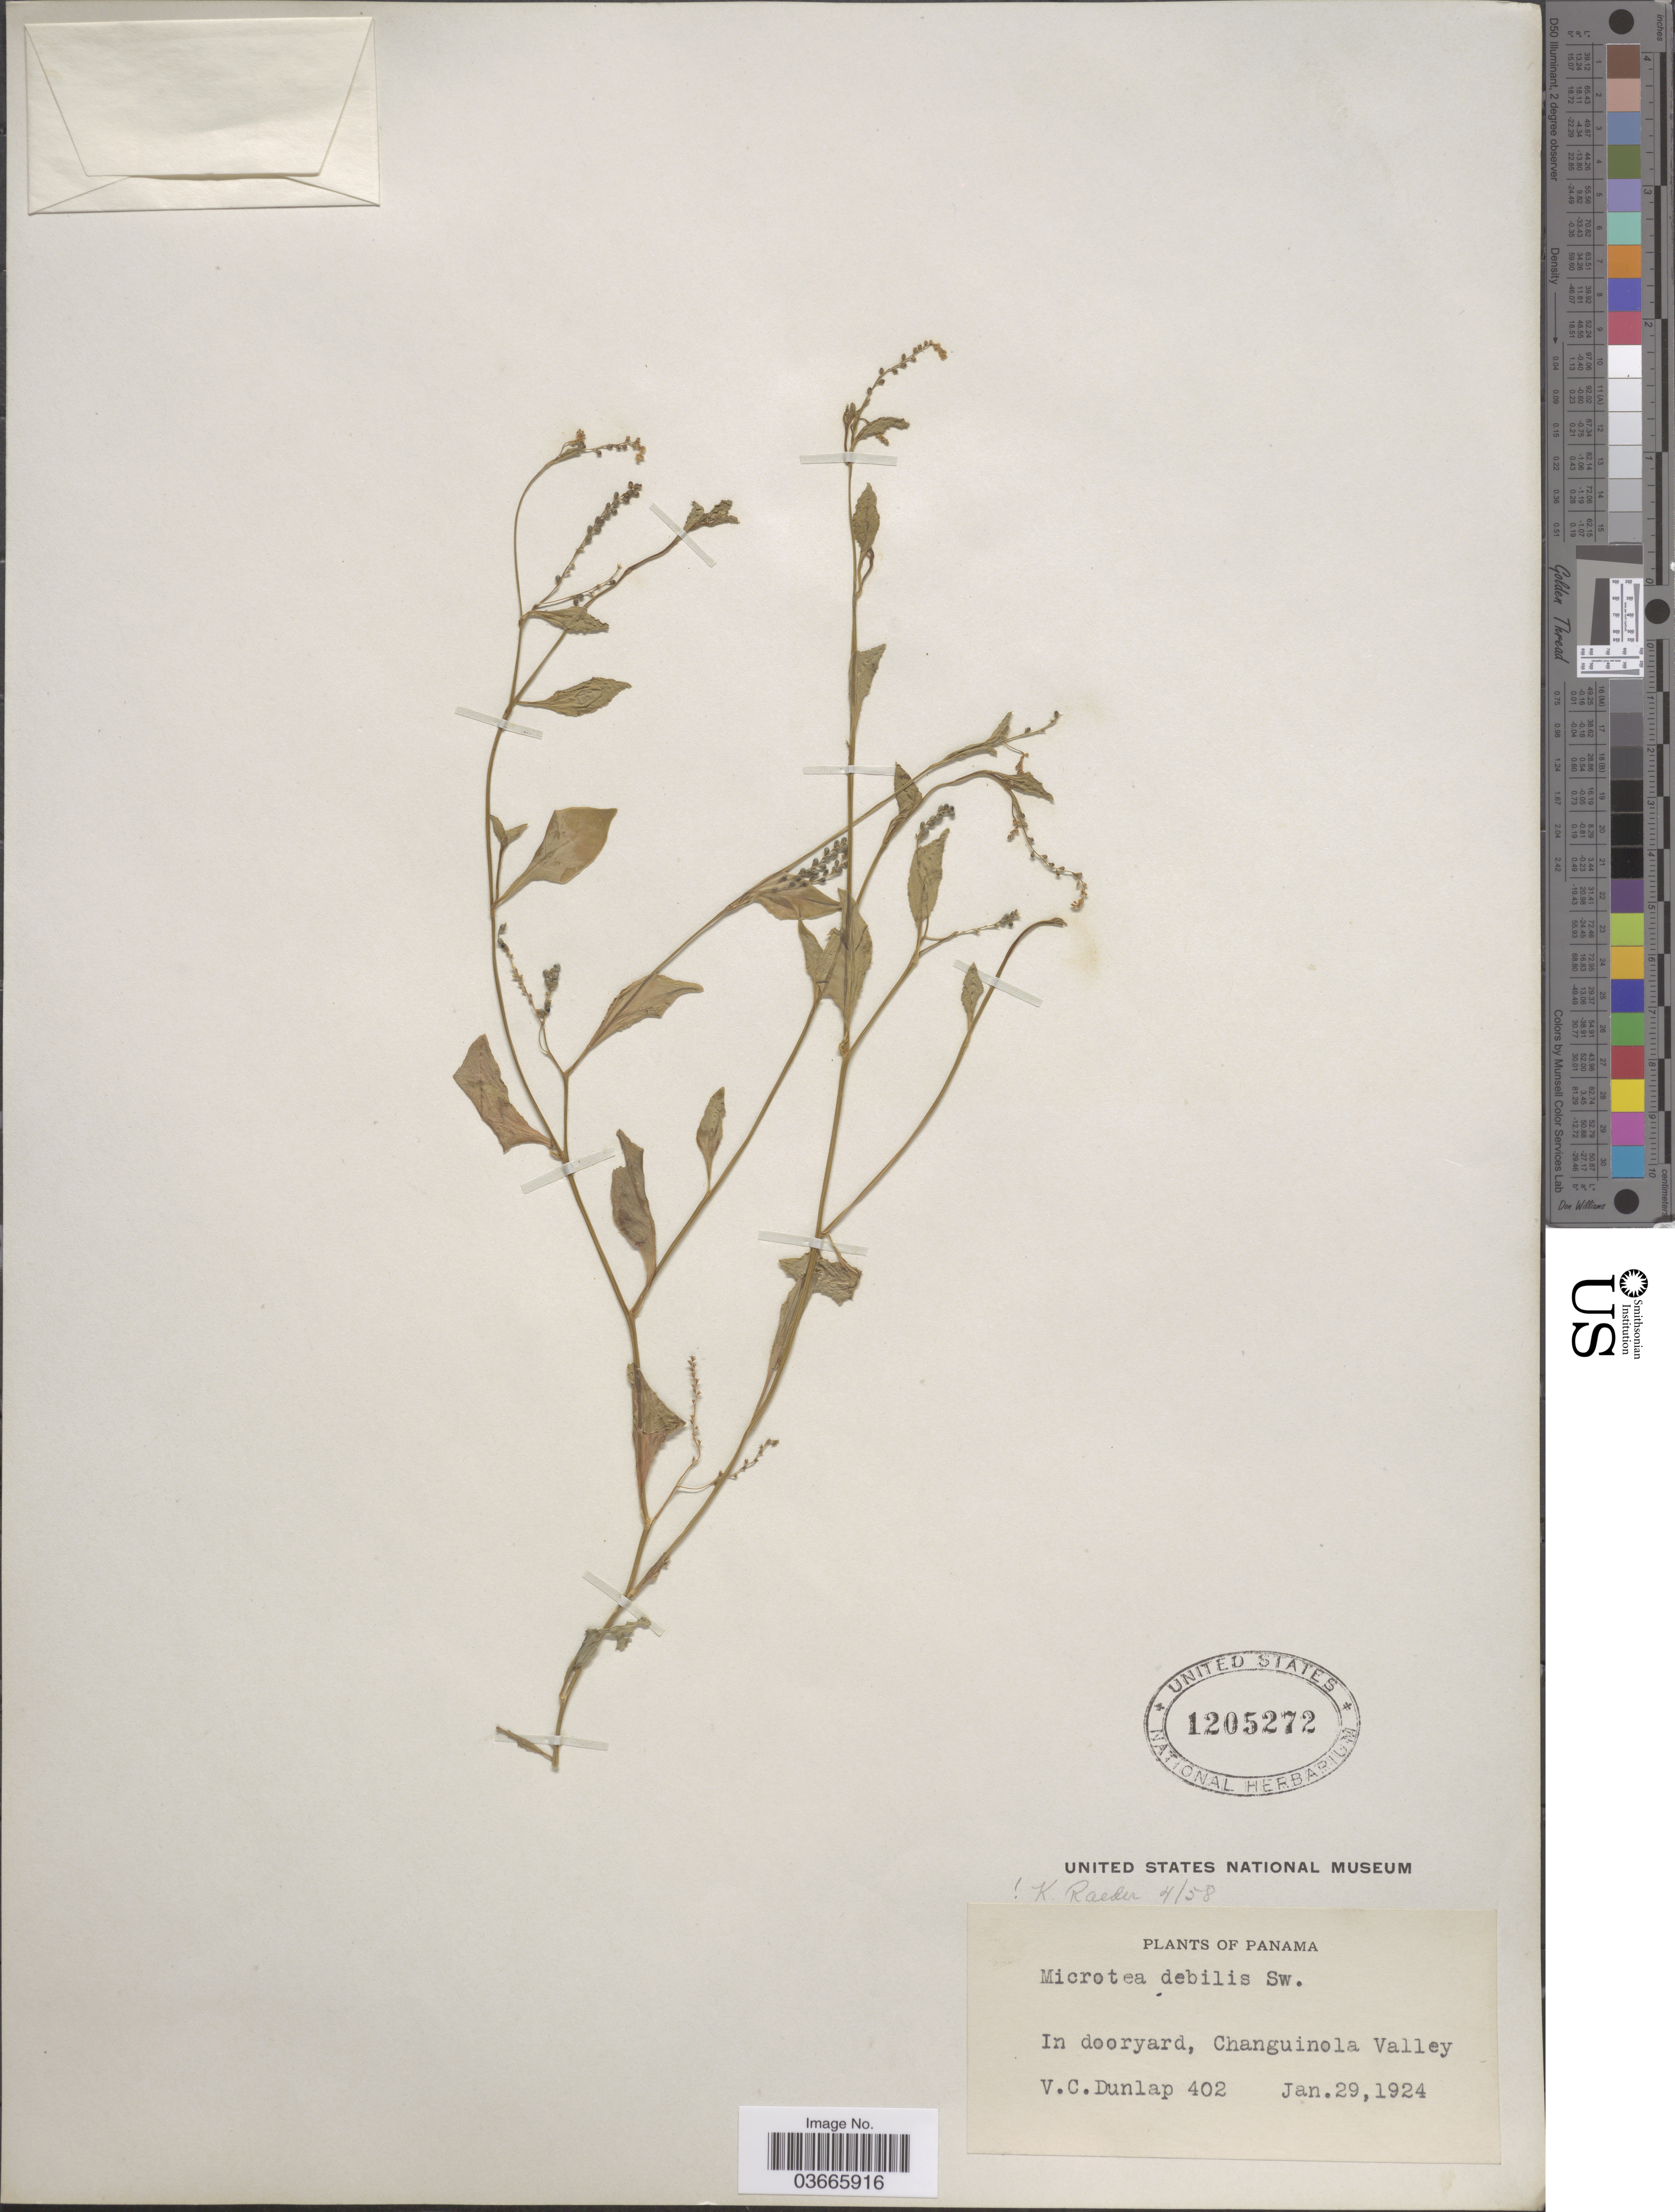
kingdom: Plantae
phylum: Tracheophyta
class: Magnoliopsida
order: Caryophyllales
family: Microteaceae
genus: Microtea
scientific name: Microtea debilis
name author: Sw.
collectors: V. C. Dunlap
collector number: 402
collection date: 1924-01-29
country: Panama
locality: In dooryard, Changuinola Valley.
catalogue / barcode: US 1205272